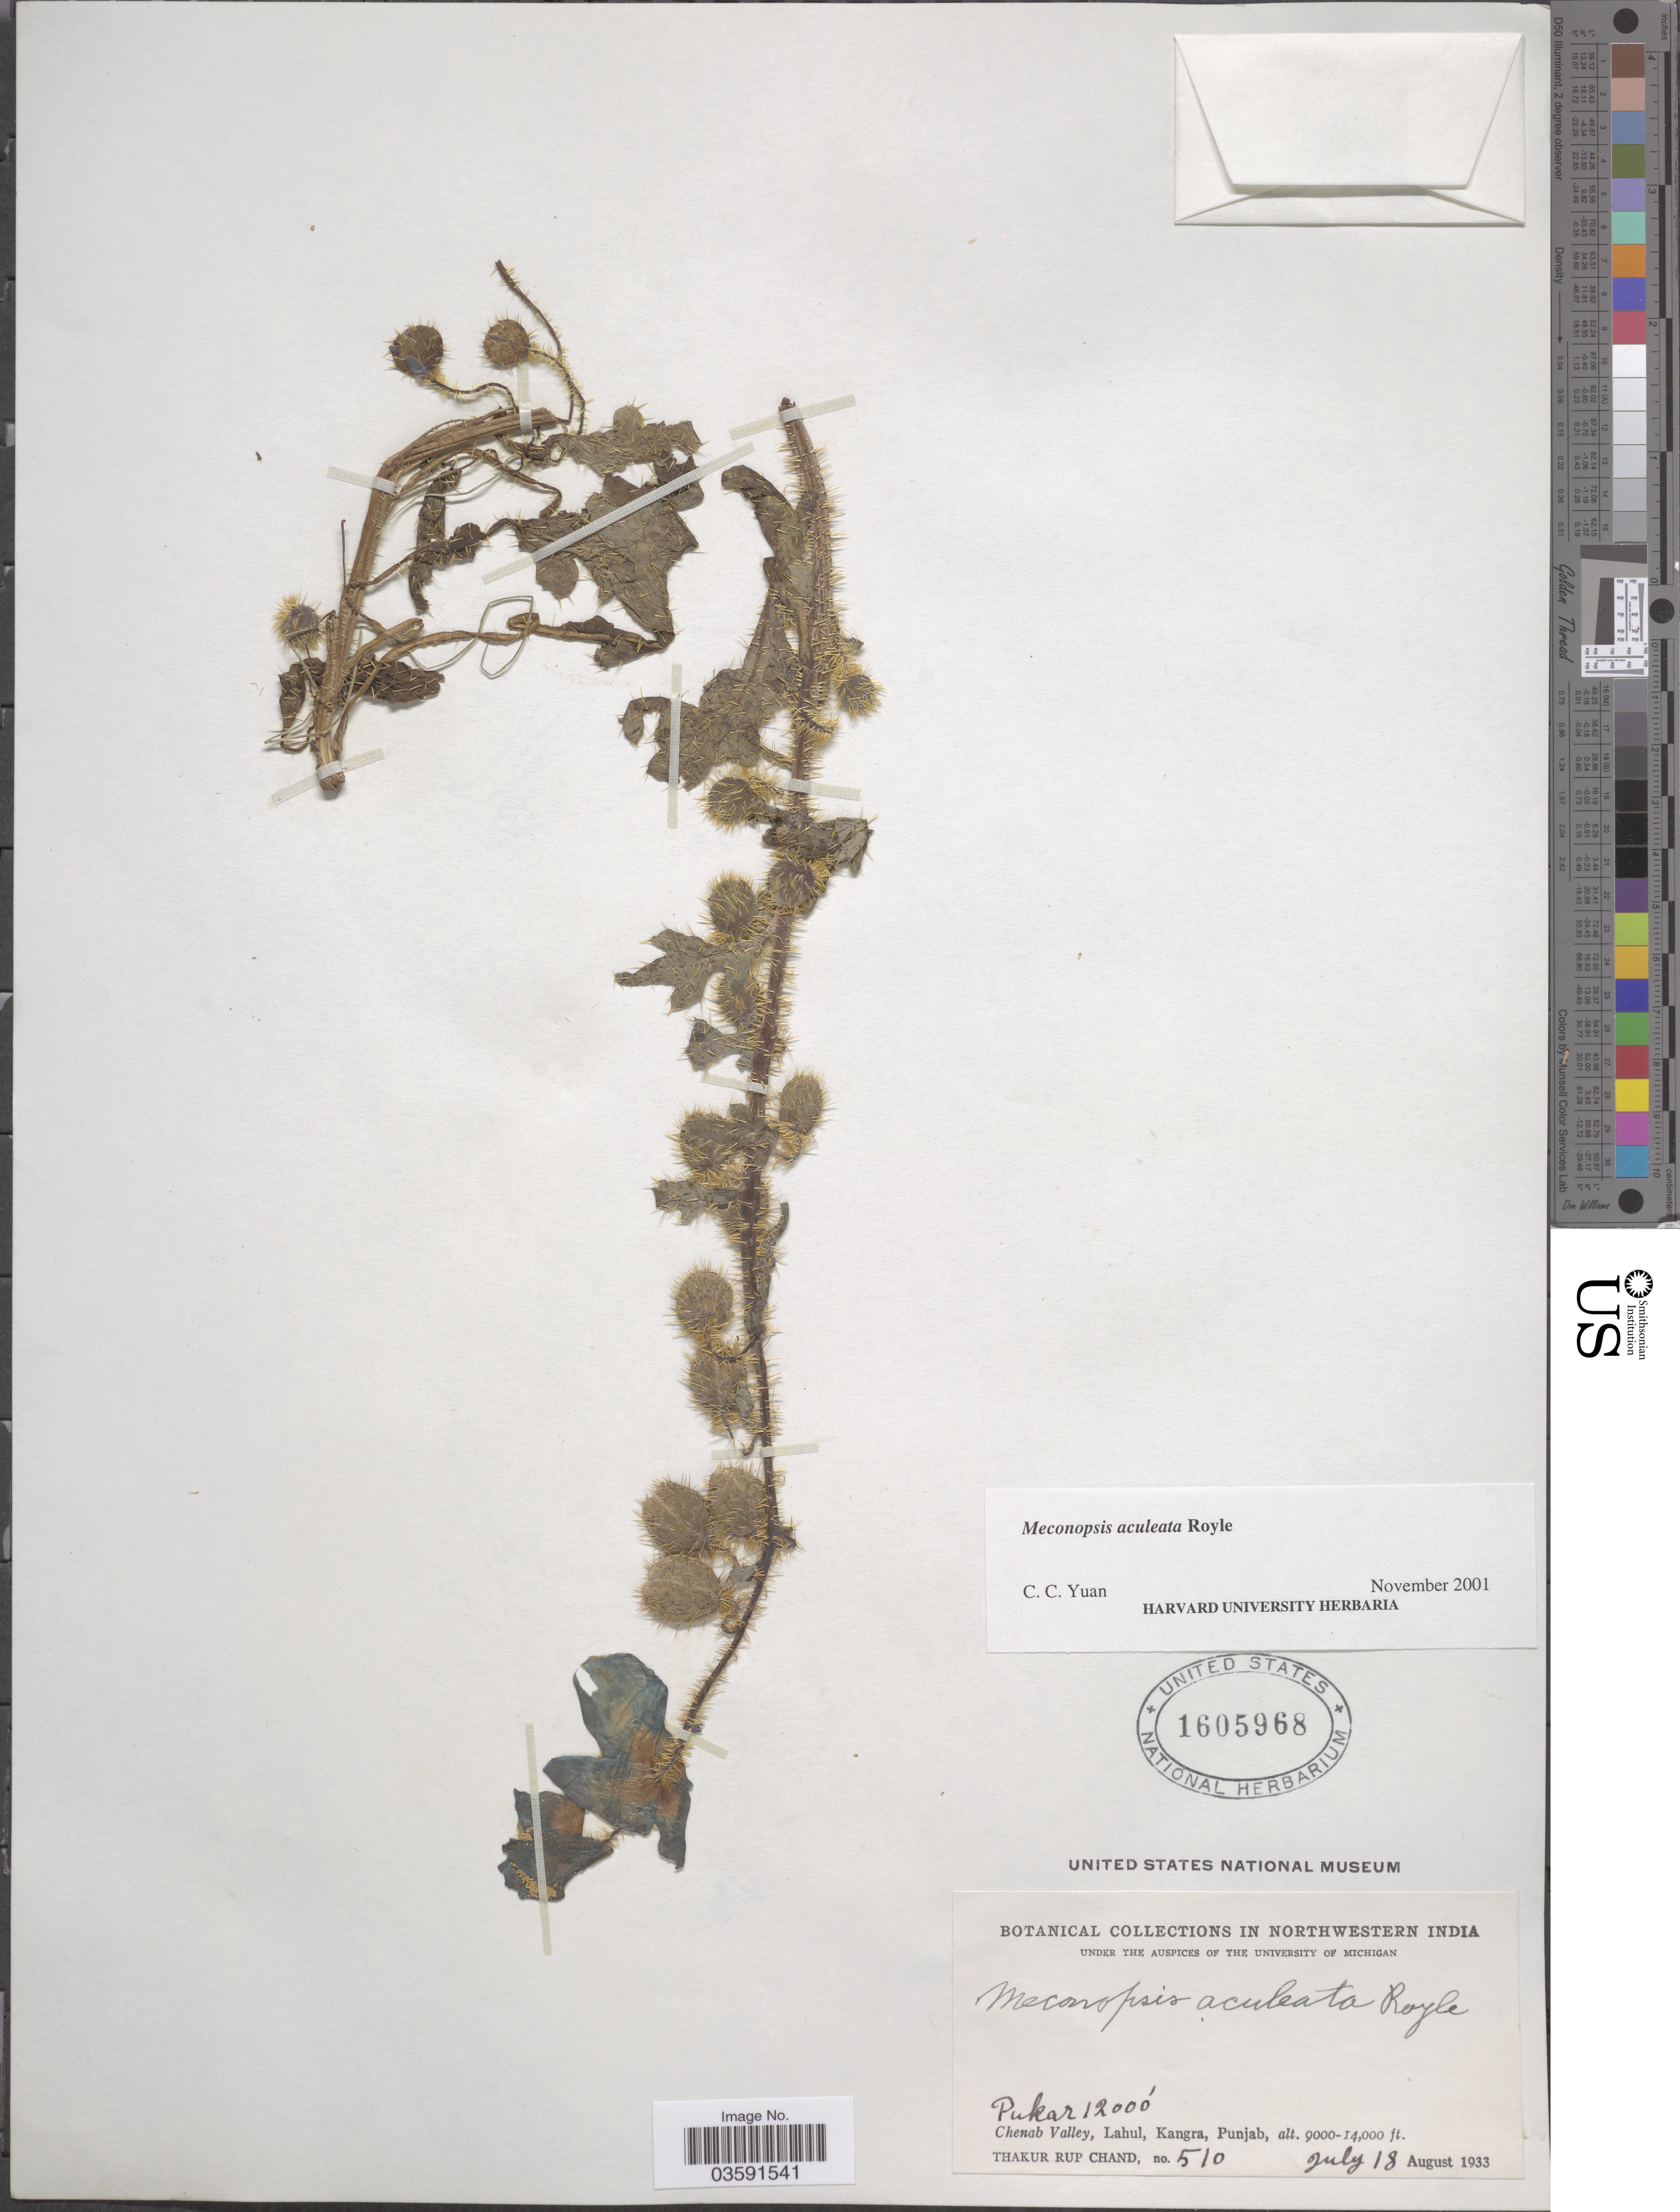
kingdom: Plantae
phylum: Tracheophyta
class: Magnoliopsida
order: Ranunculales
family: Papaveraceae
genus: Meconopsis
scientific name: Meconopsis aculeata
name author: Royle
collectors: T. R. Chand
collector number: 510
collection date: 1933-07-18/1933-08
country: India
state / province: Punjab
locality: Northwestern India. Pukar. Chenab Valley, Lahul, Kangra.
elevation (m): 3658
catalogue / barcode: US 1605968